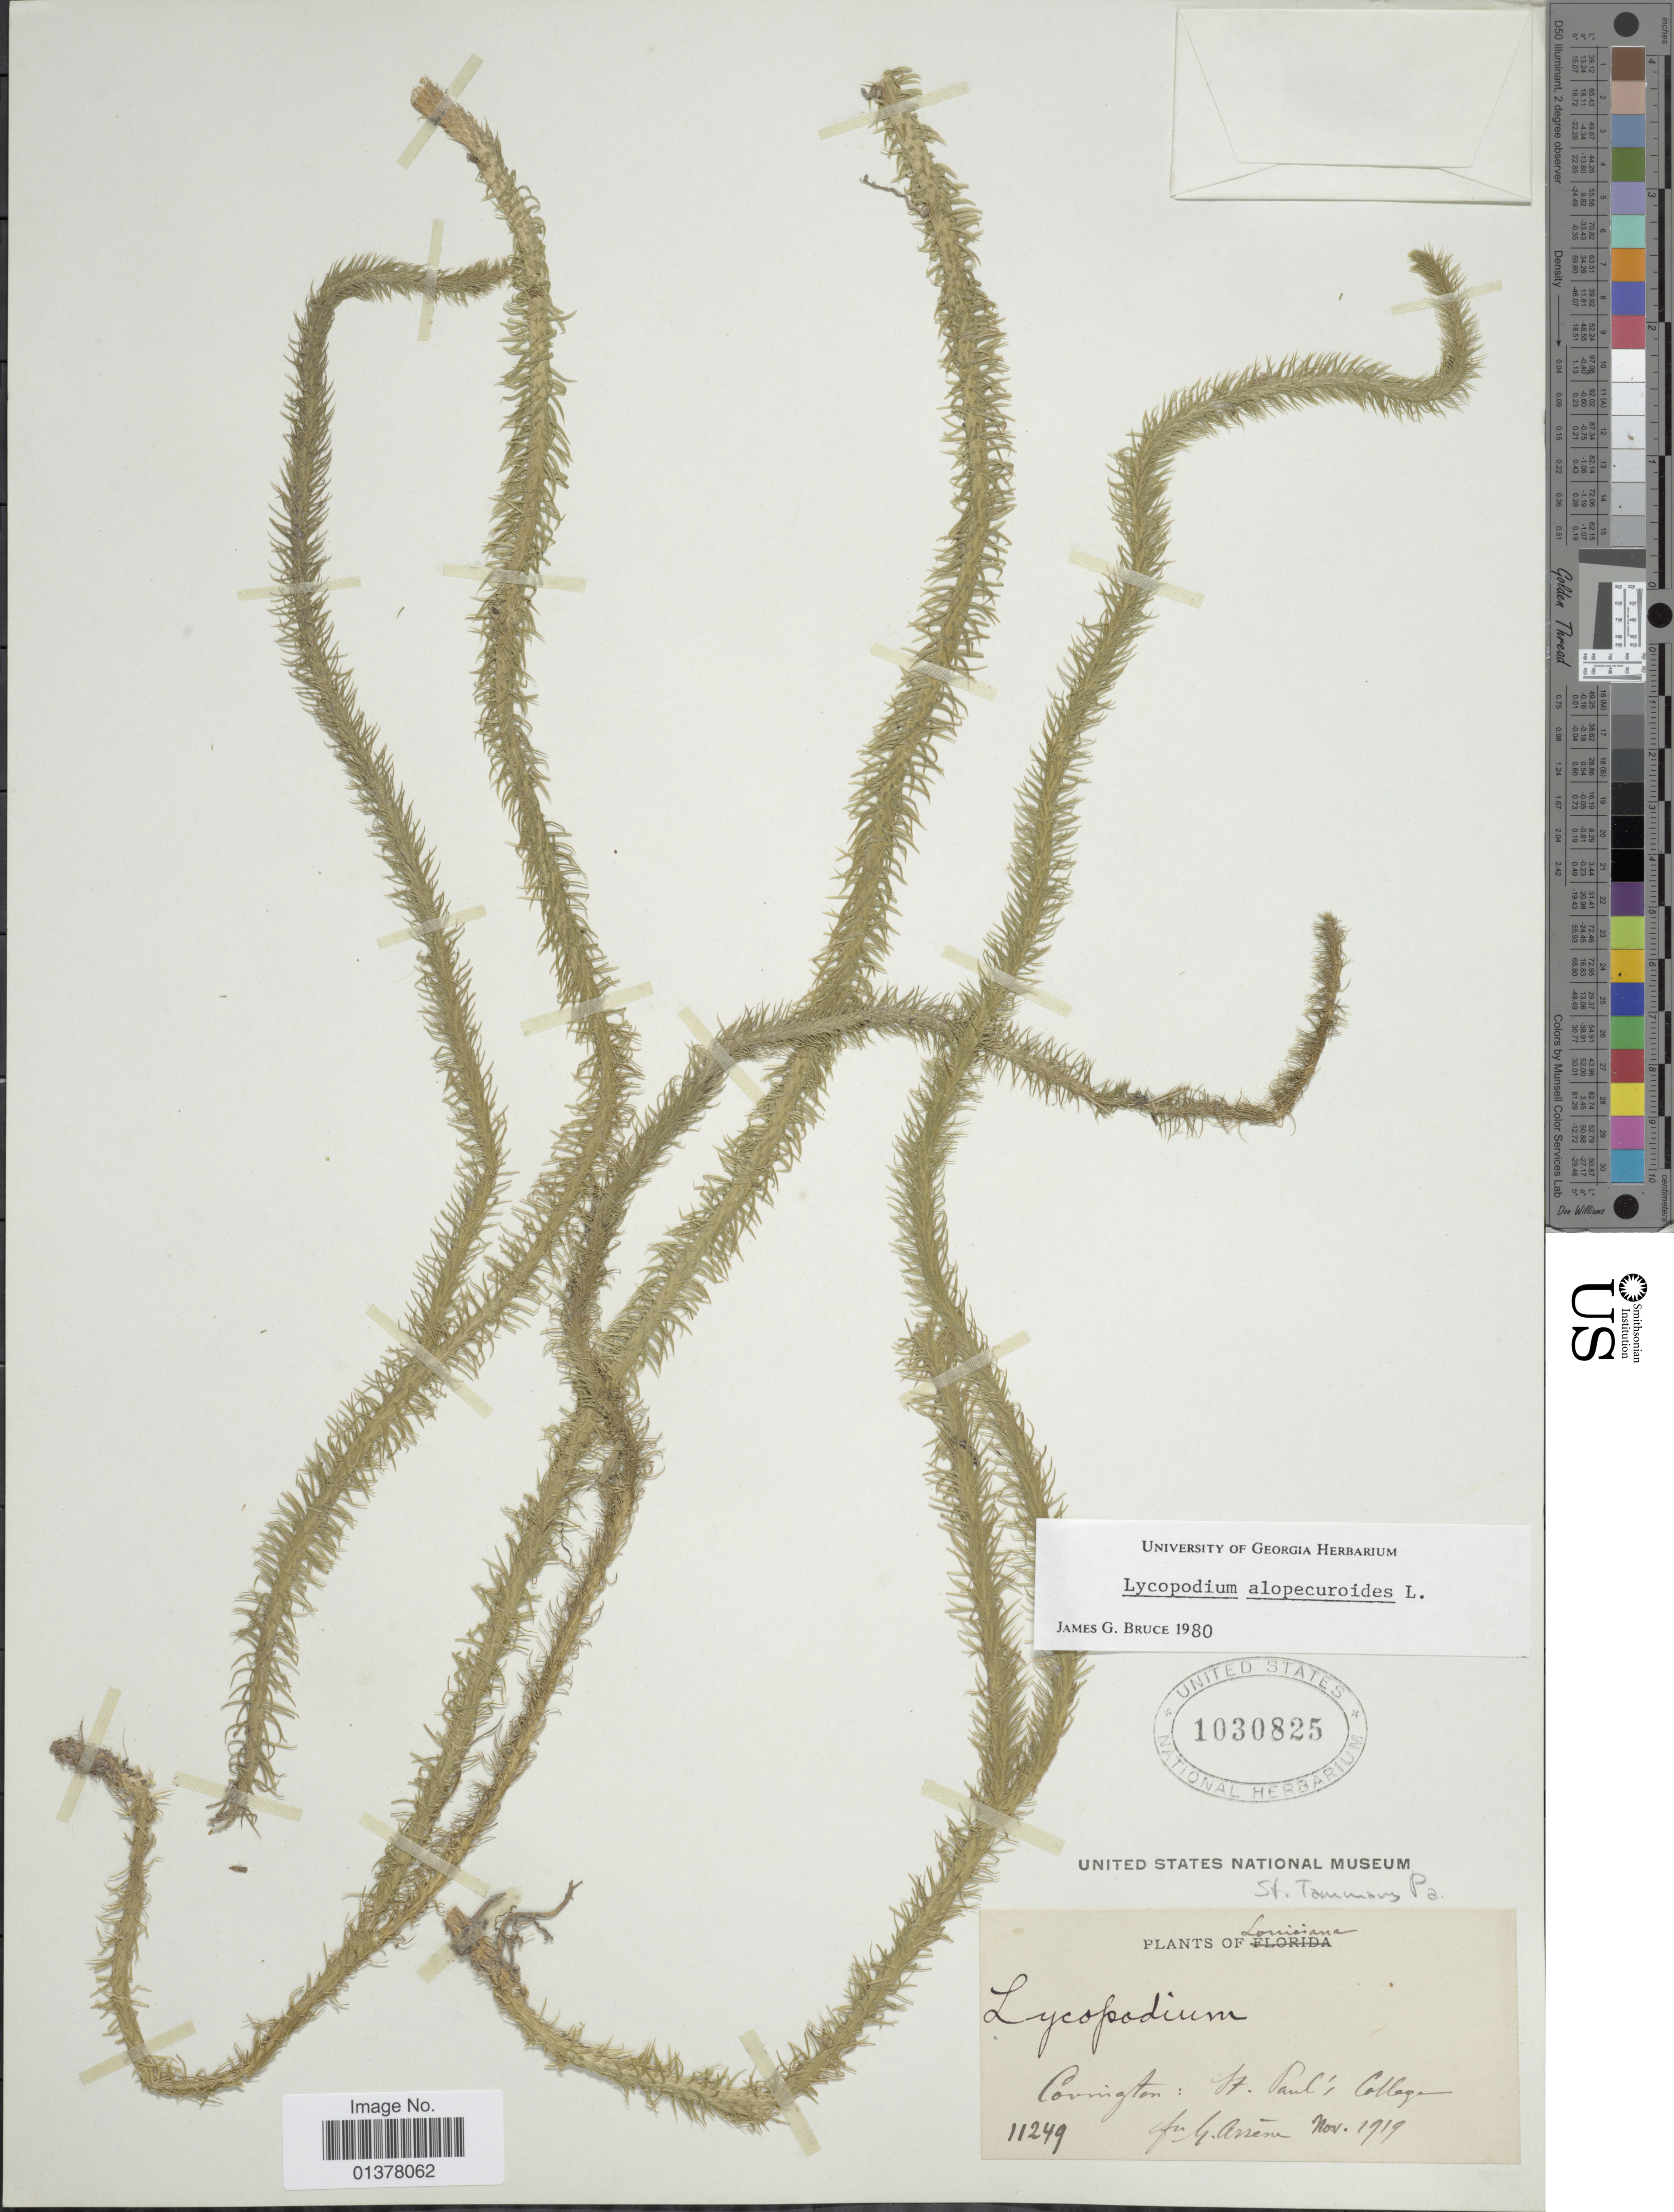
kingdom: Plantae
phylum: Tracheophyta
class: Lycopodiopsida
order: Lycopodiales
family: Lycopodiaceae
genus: Lycopodiella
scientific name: Lycopodiella alopecuroides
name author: (L.) Cranfill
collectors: Bro. G. Arsène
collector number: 11249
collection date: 1919-11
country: United States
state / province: Louisiana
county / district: St. Tammany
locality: St. Paul's College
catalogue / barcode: US 1030825